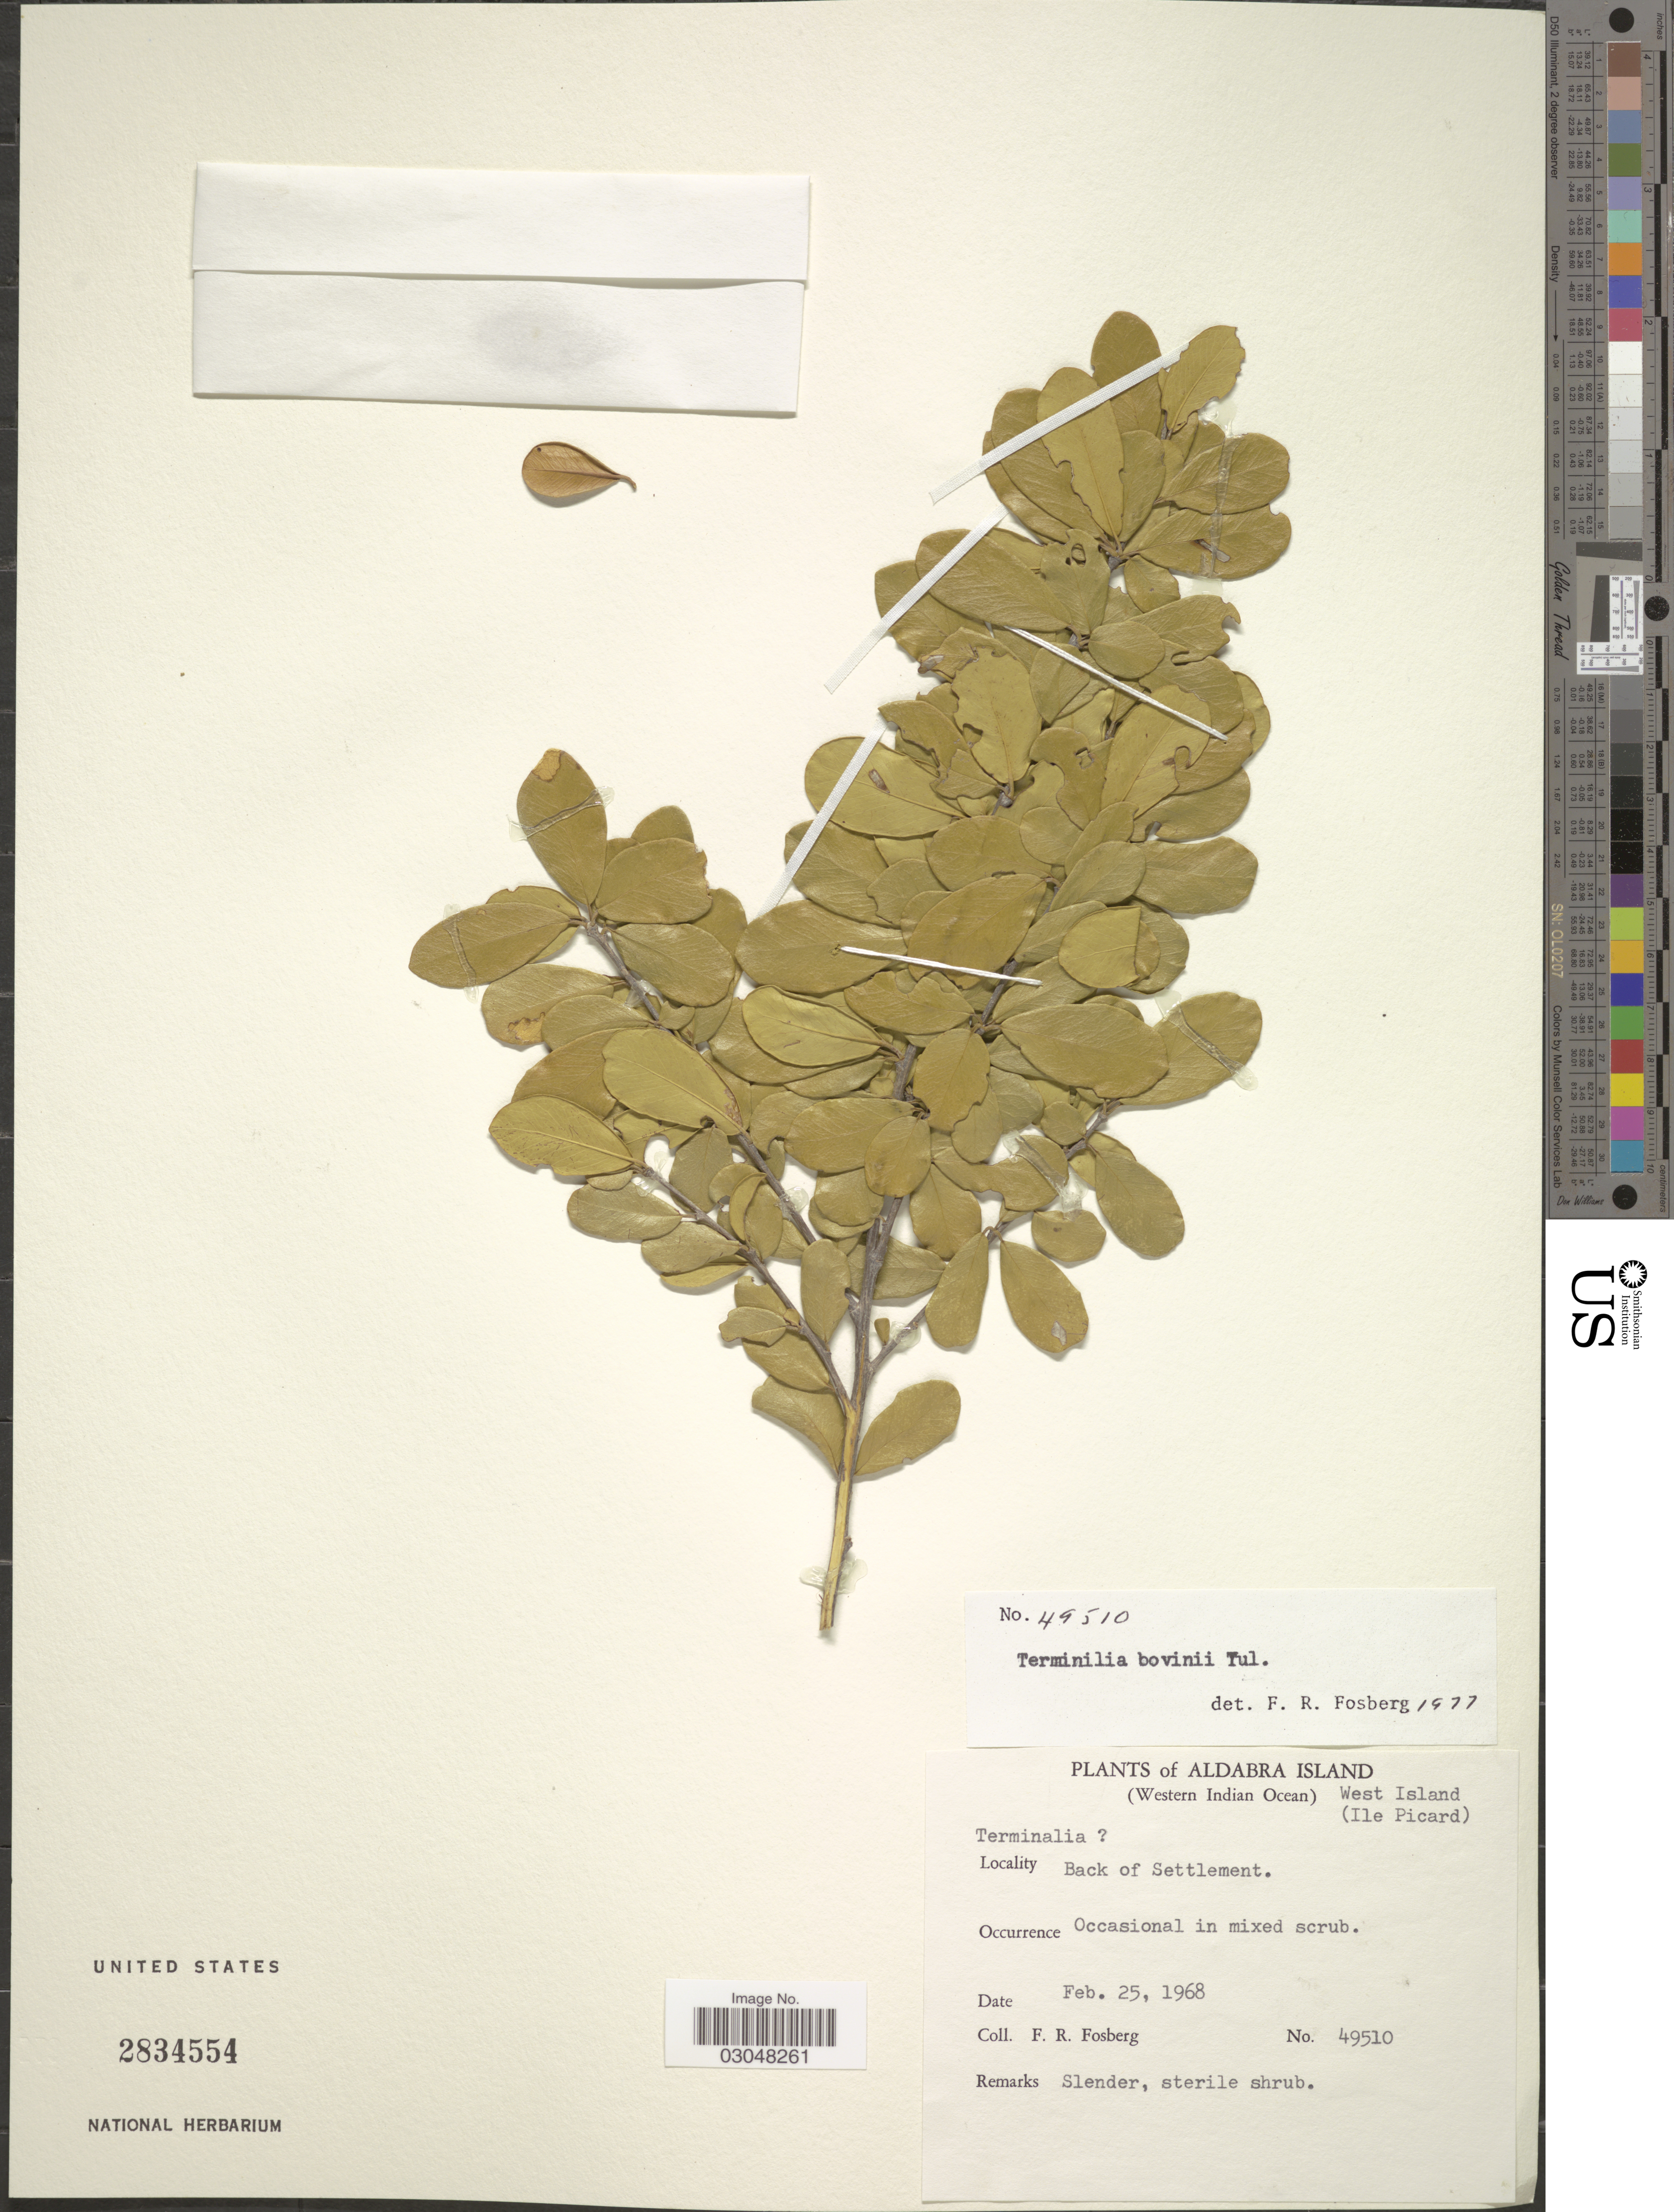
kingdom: Plantae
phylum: Tracheophyta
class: Magnoliopsida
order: Myrtales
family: Combretaceae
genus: Terminalia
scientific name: Terminalia boivinii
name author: Tul.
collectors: F. R. Fosberg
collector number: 49510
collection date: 1968-02-25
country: Seychelles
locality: Aldabra Island (Western Indian Ocean) West Island (Ile Picard). Back of Settlement.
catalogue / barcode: US 2834554